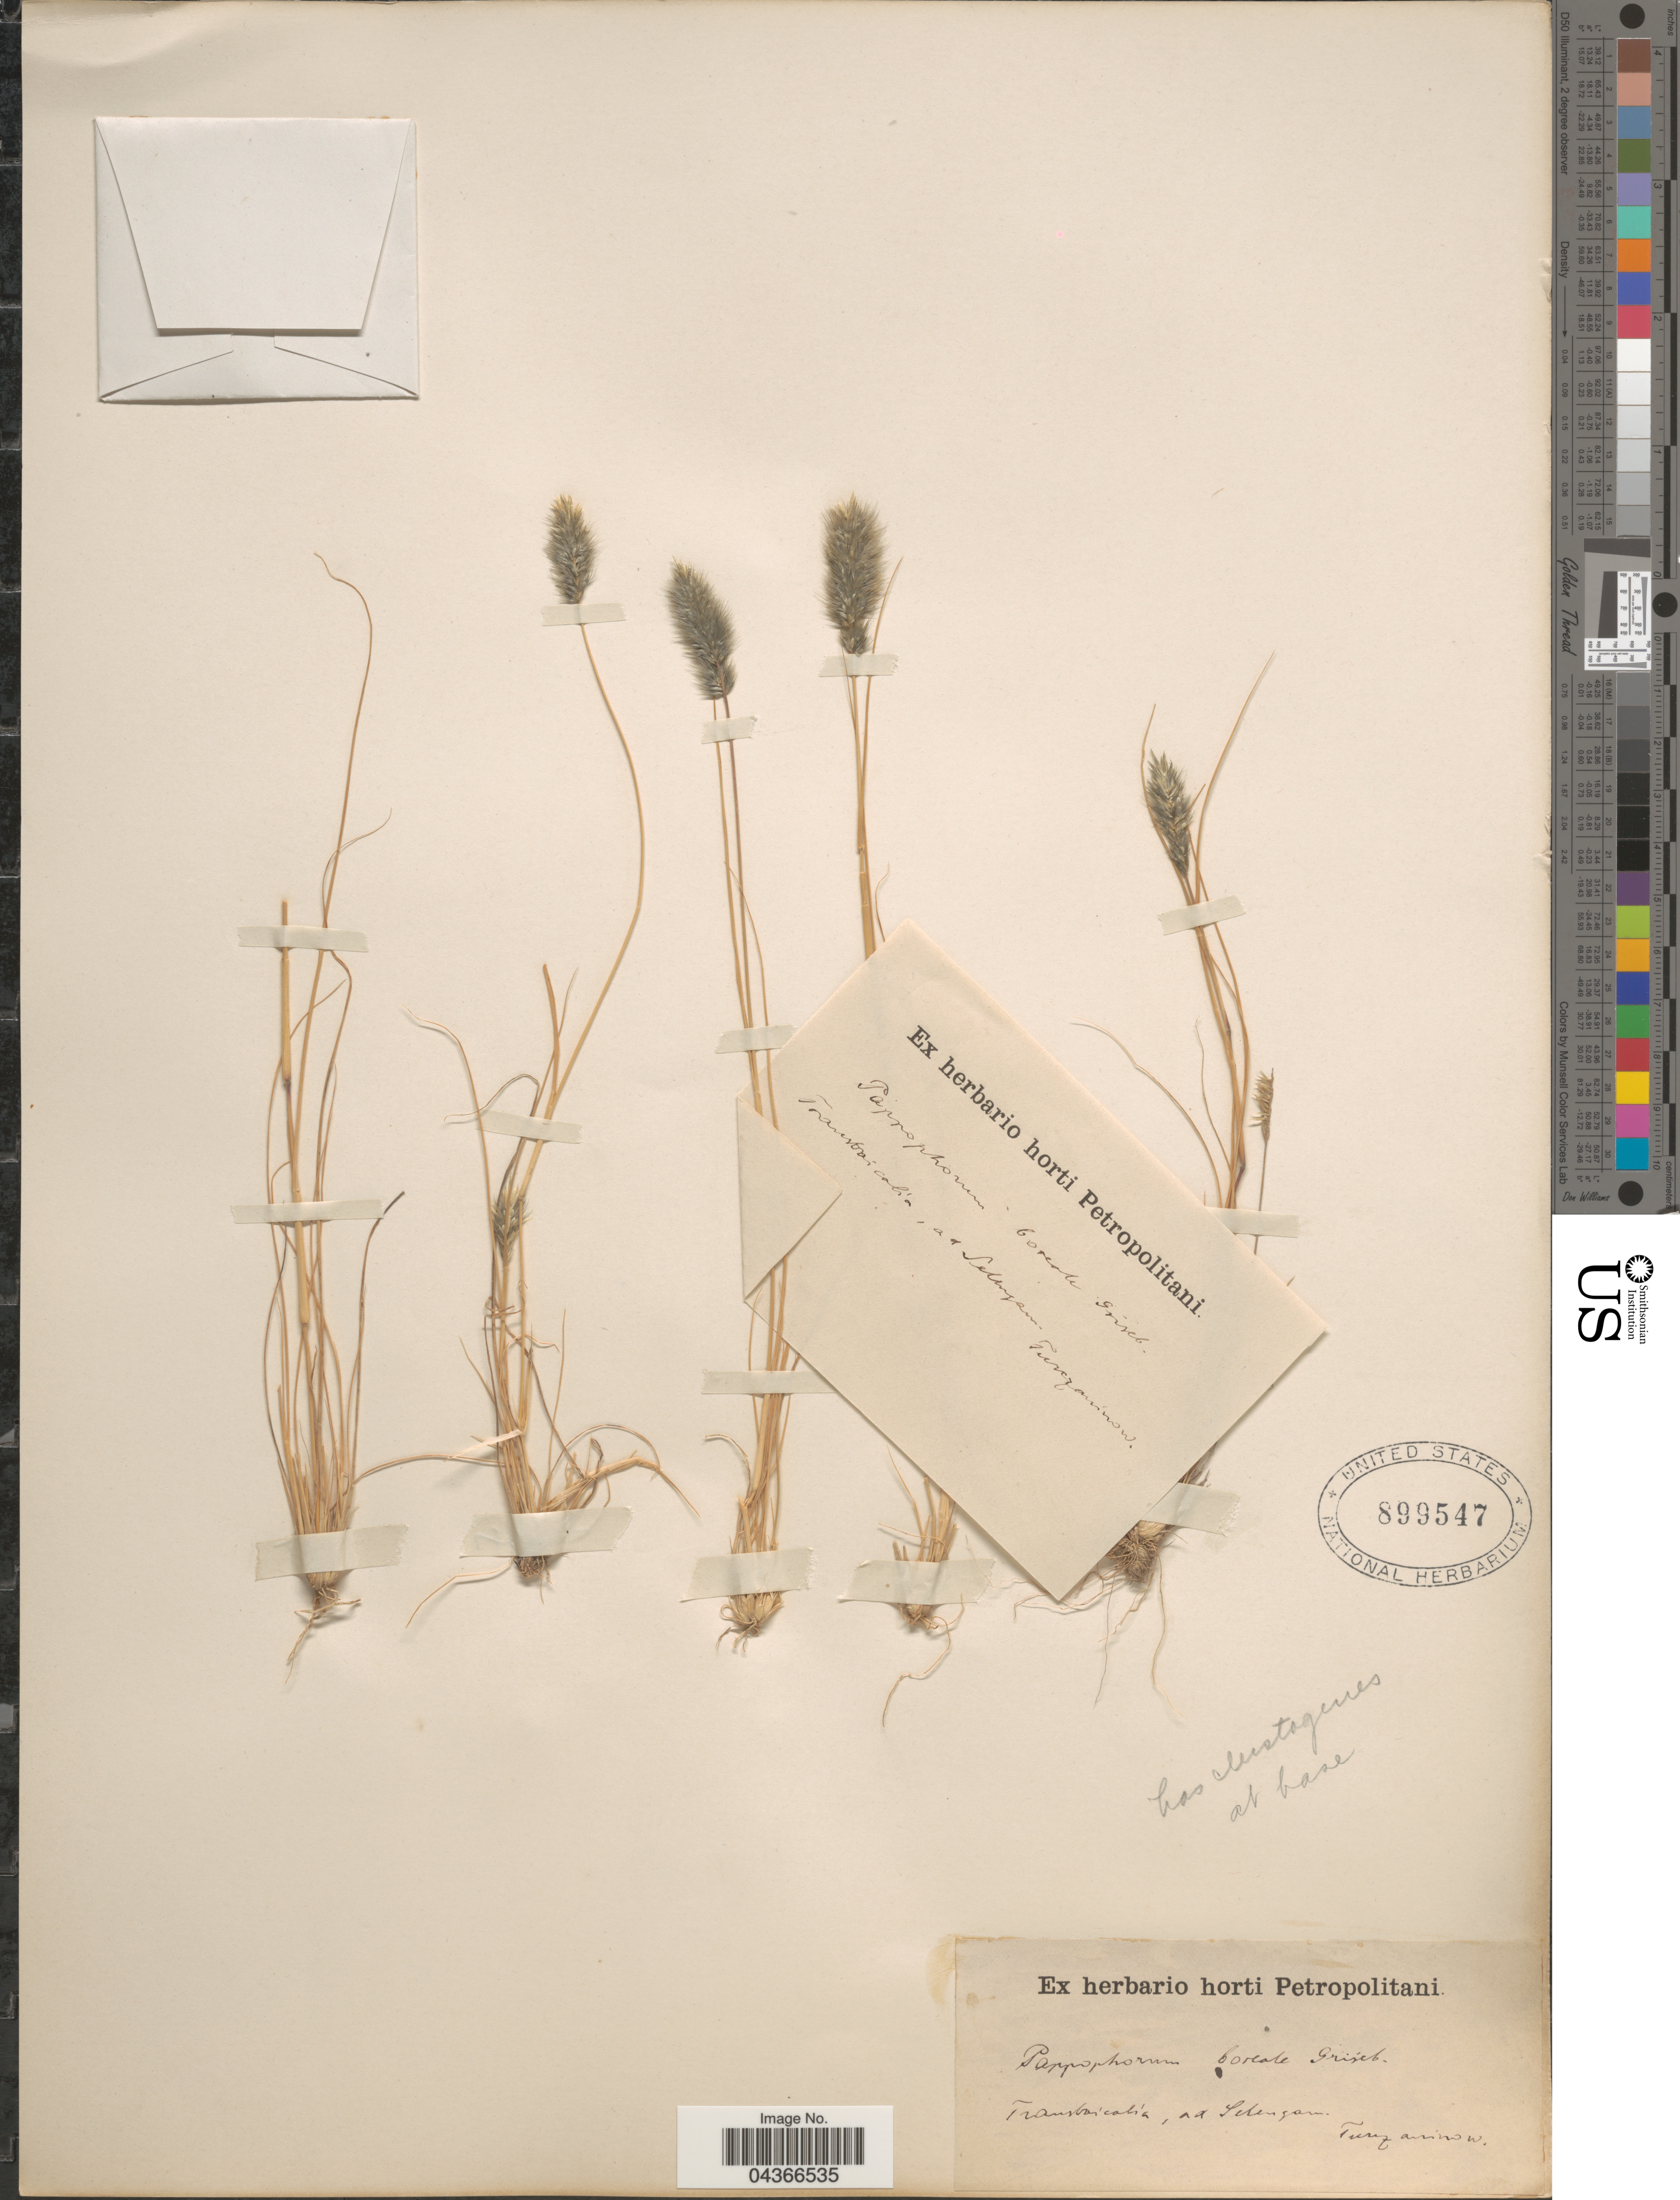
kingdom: Plantae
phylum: Tracheophyta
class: Liliopsida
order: Poales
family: Poaceae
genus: Enneapogon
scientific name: Enneapogon desvauxii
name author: P. Beauv.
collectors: Turczaninow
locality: Transbaicalia, ad Schengen.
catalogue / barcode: US 899547